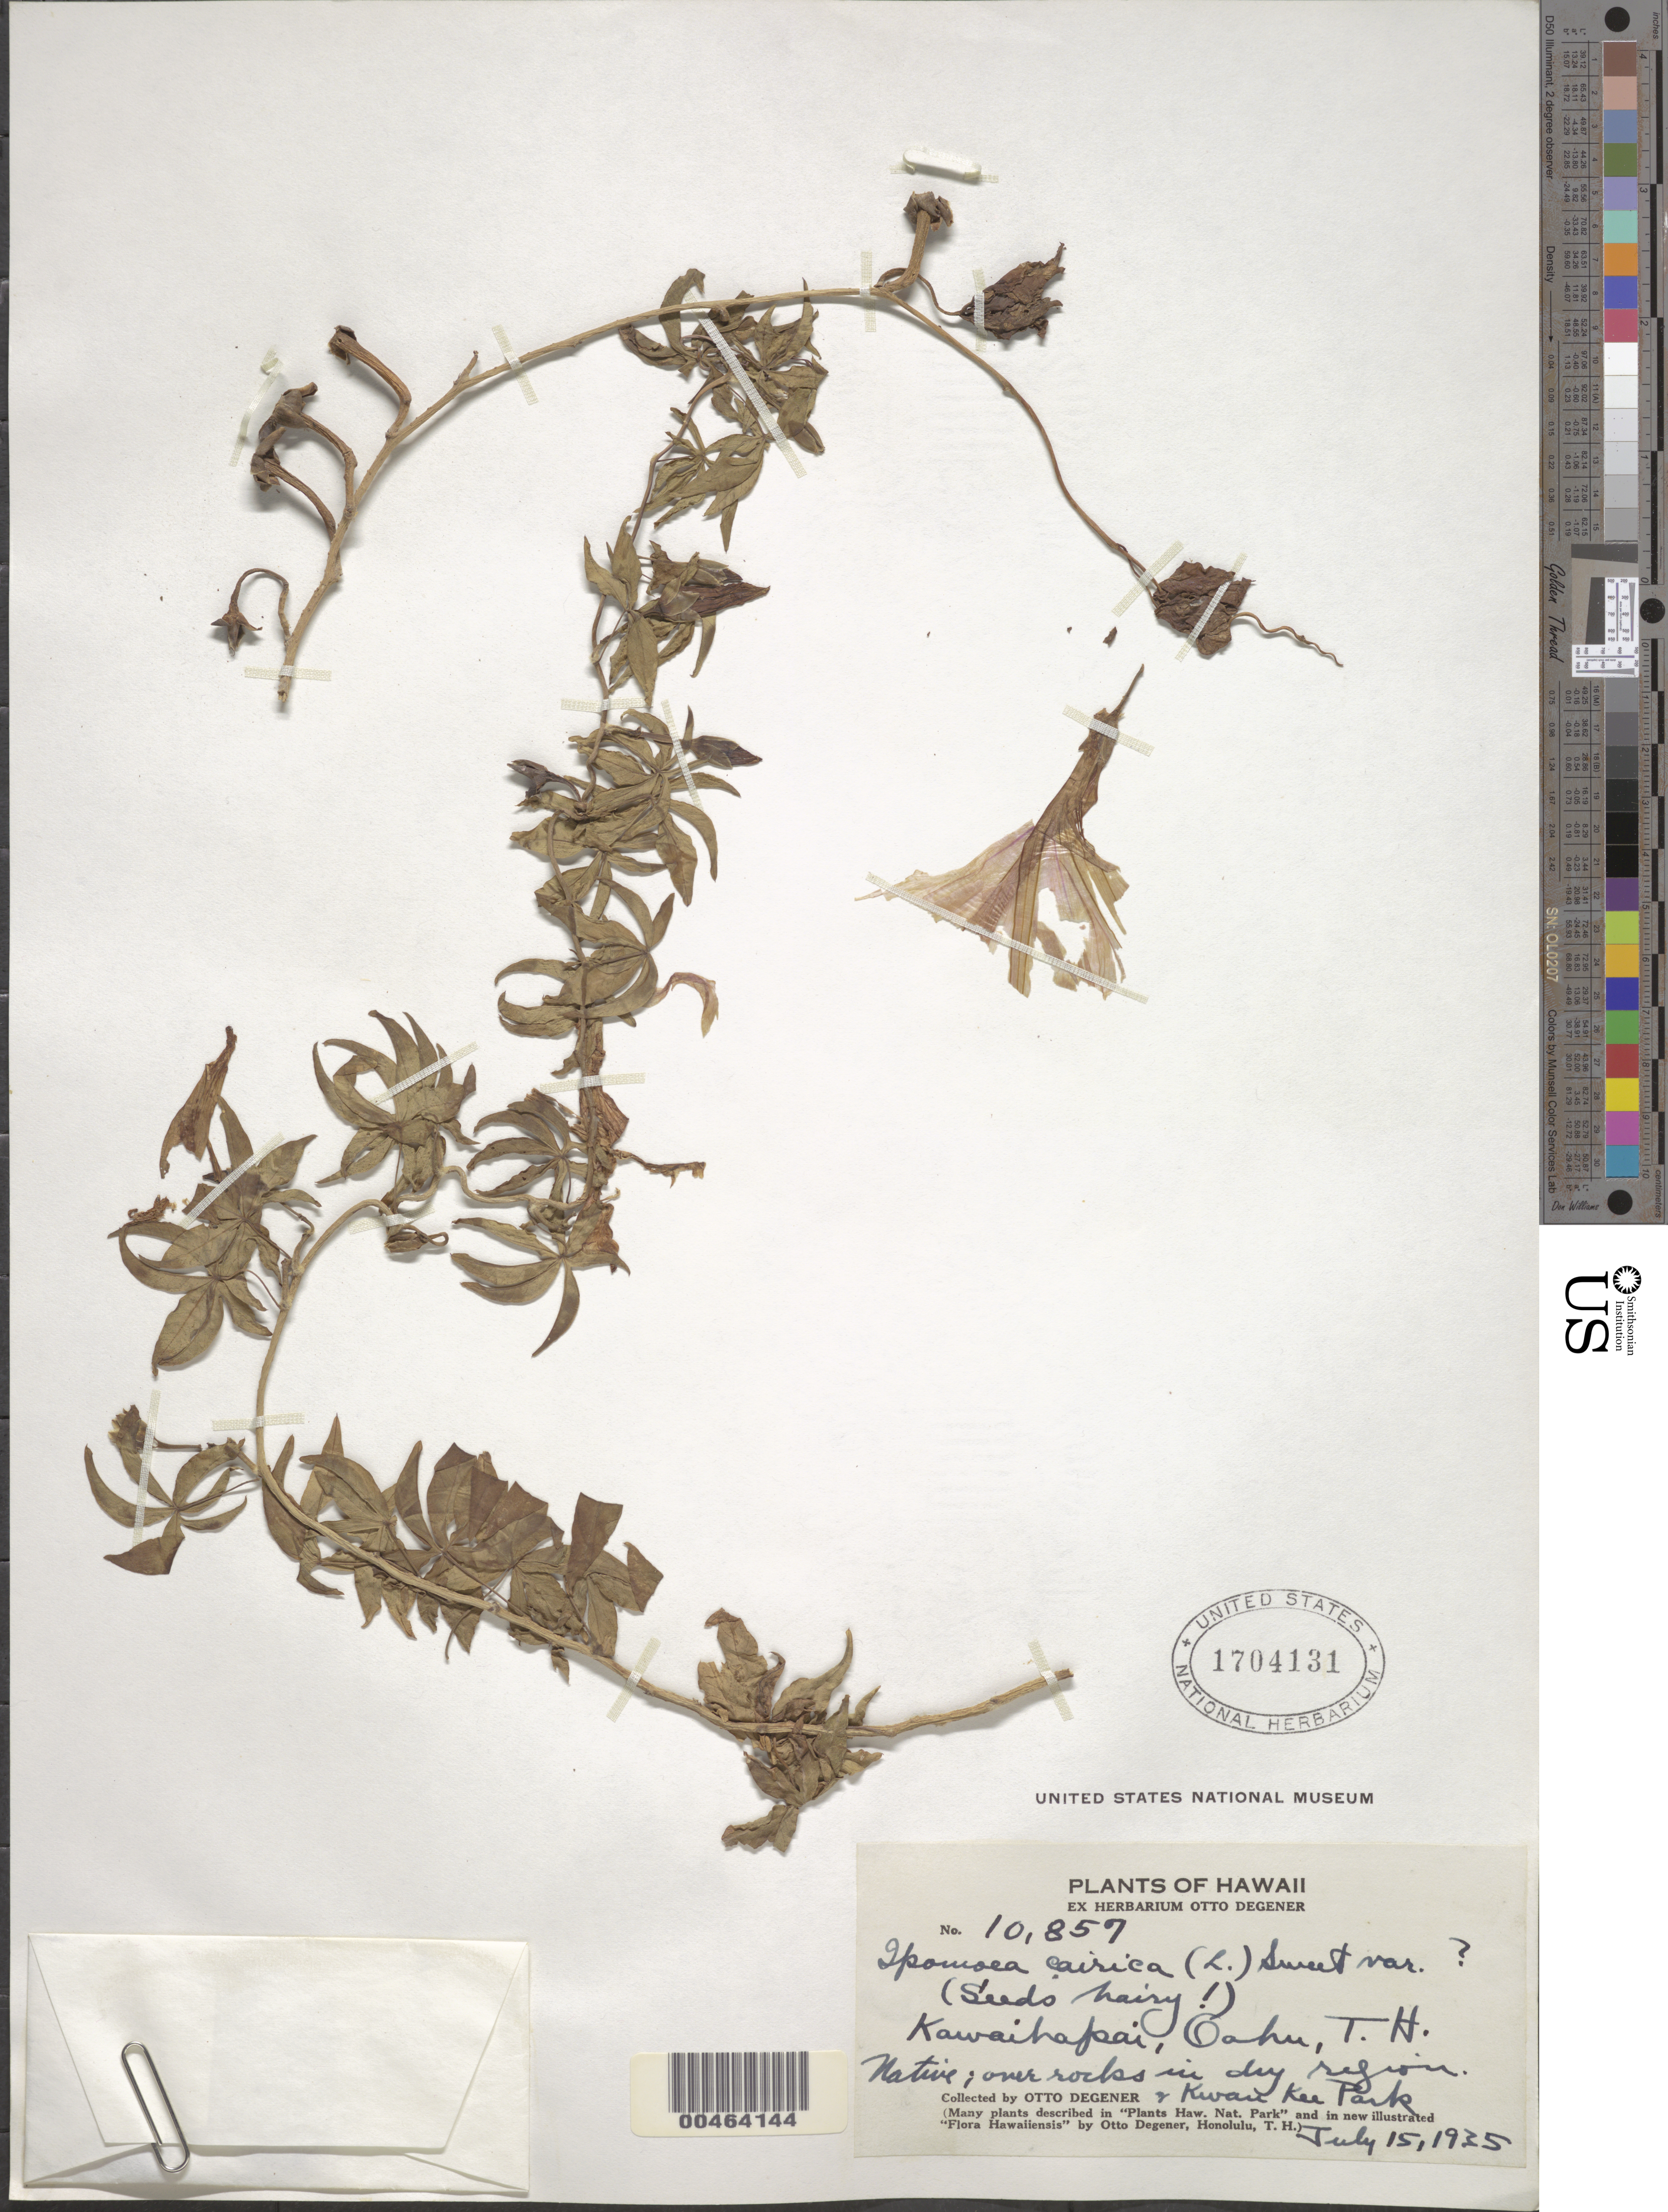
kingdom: Plantae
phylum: Tracheophyta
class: Magnoliopsida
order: Solanales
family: Convolvulaceae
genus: Ipomoea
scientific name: Ipomoea cairica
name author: (L.) Sweet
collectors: O. Degener & K. Park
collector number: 10857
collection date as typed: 15 Jul 1935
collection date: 1935-07-15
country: United States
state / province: Hawaii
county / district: Honolulu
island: Oahu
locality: Kawaihapai.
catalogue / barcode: US 1704131